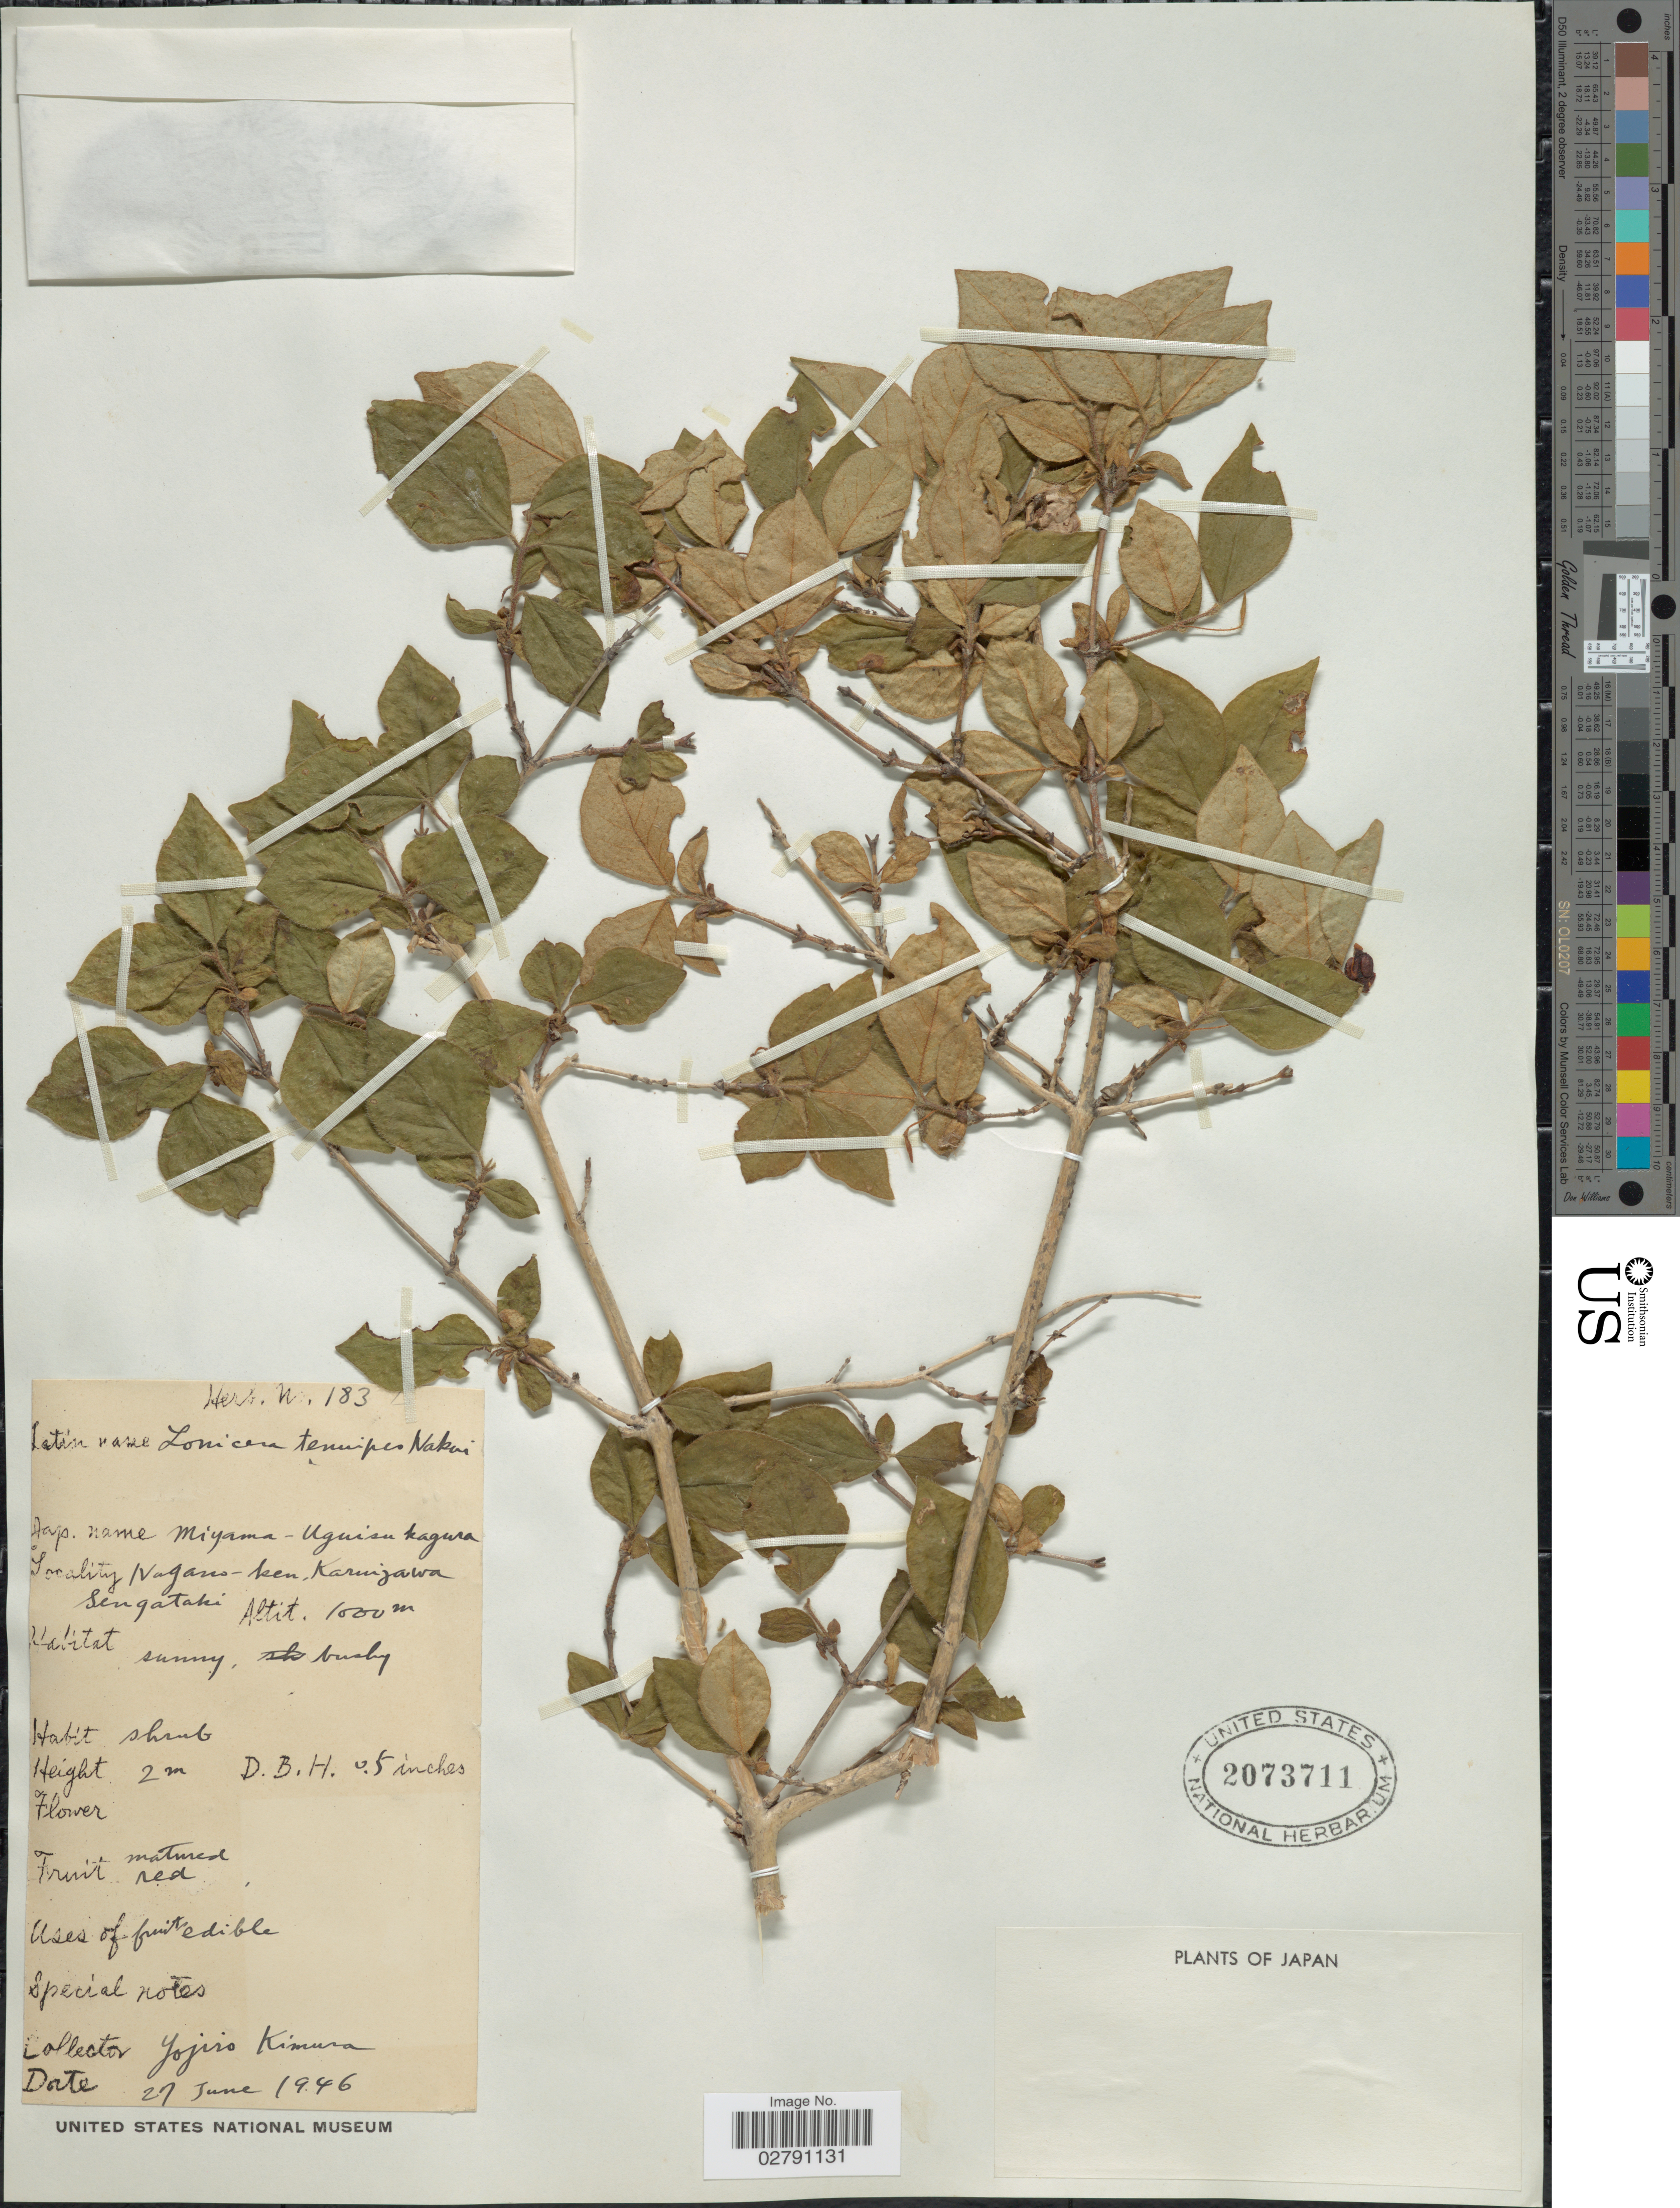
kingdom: Plantae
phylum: Tracheophyta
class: Magnoliopsida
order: Dipsacales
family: Caprifoliaceae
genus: Lonicera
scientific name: Lonicera tenuipes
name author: Nakai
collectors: Y. Kimura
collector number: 183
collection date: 1946-06-27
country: Japan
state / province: Nagano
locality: Nagano-ken, Karuijawa Sengataki.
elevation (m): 1000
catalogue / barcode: US 2073711